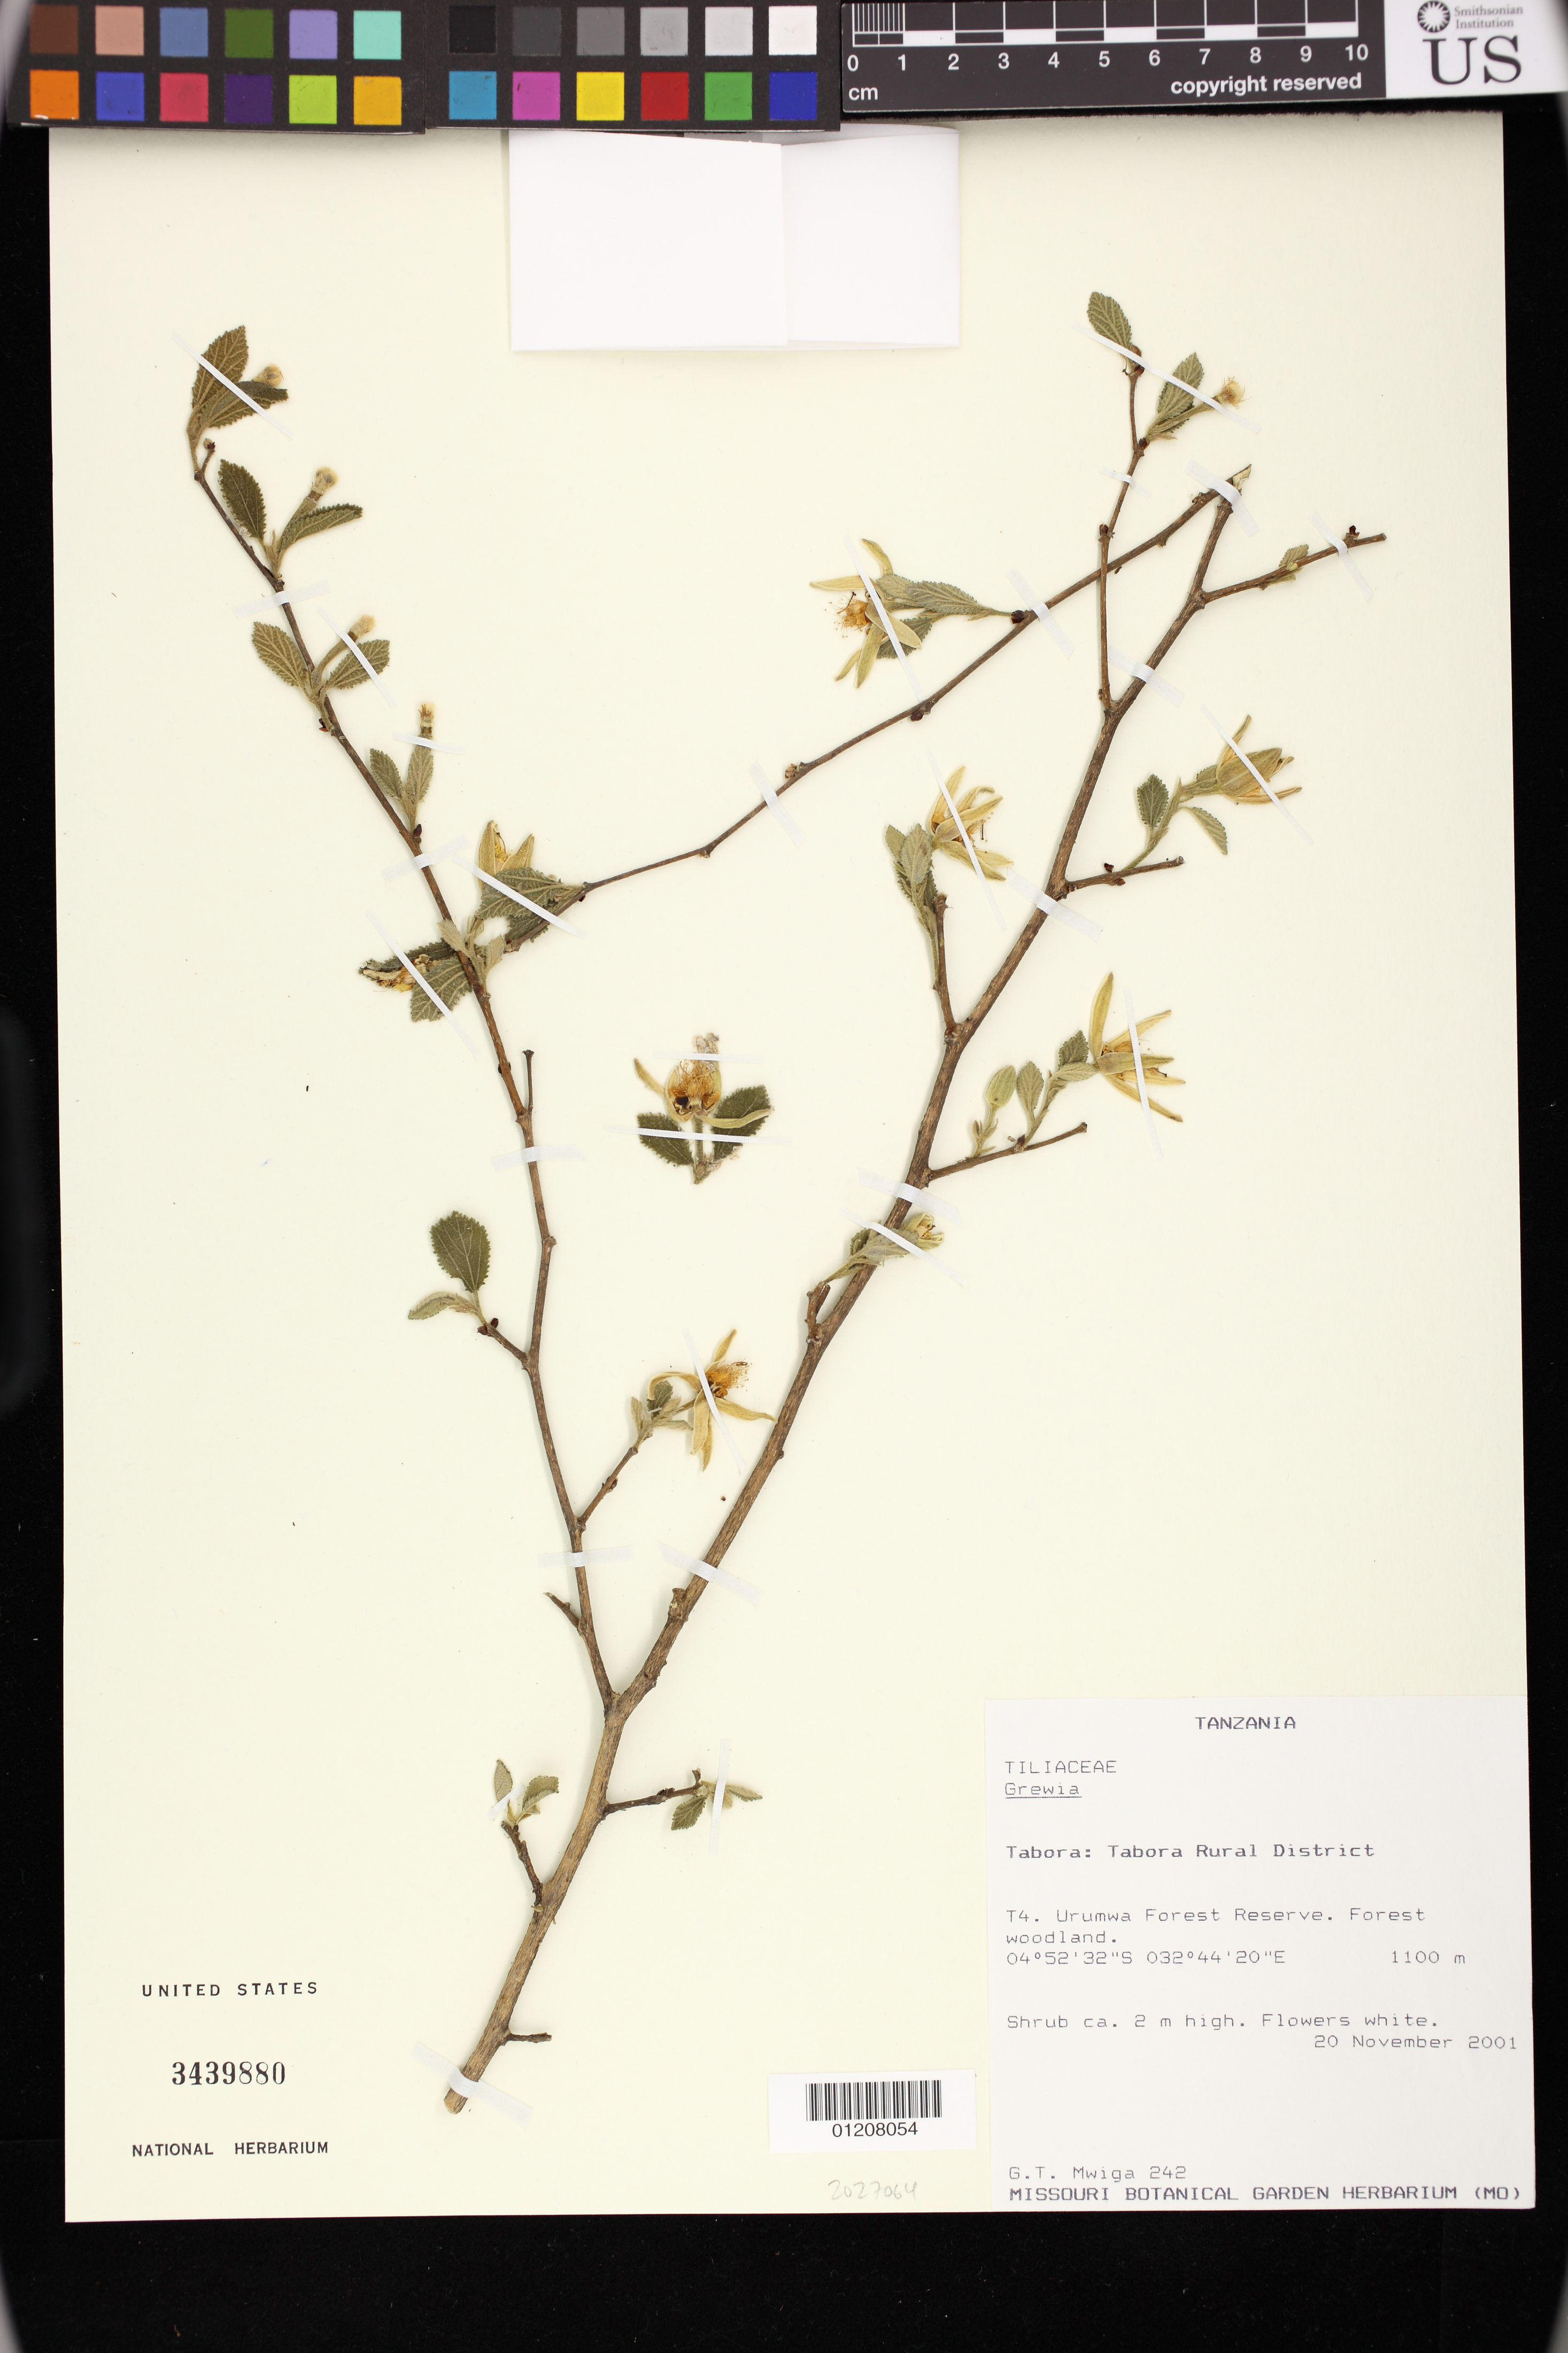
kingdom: Plantae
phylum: Tracheophyta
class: Magnoliopsida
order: Malvales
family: Malvaceae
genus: Grewia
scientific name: Grewia sp.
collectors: G. Mwiga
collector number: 242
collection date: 2001-11-20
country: Tanzania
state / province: Tabora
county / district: Tabora District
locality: T4. Urumwa Forest Reserve.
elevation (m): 1100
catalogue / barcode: US 3439880